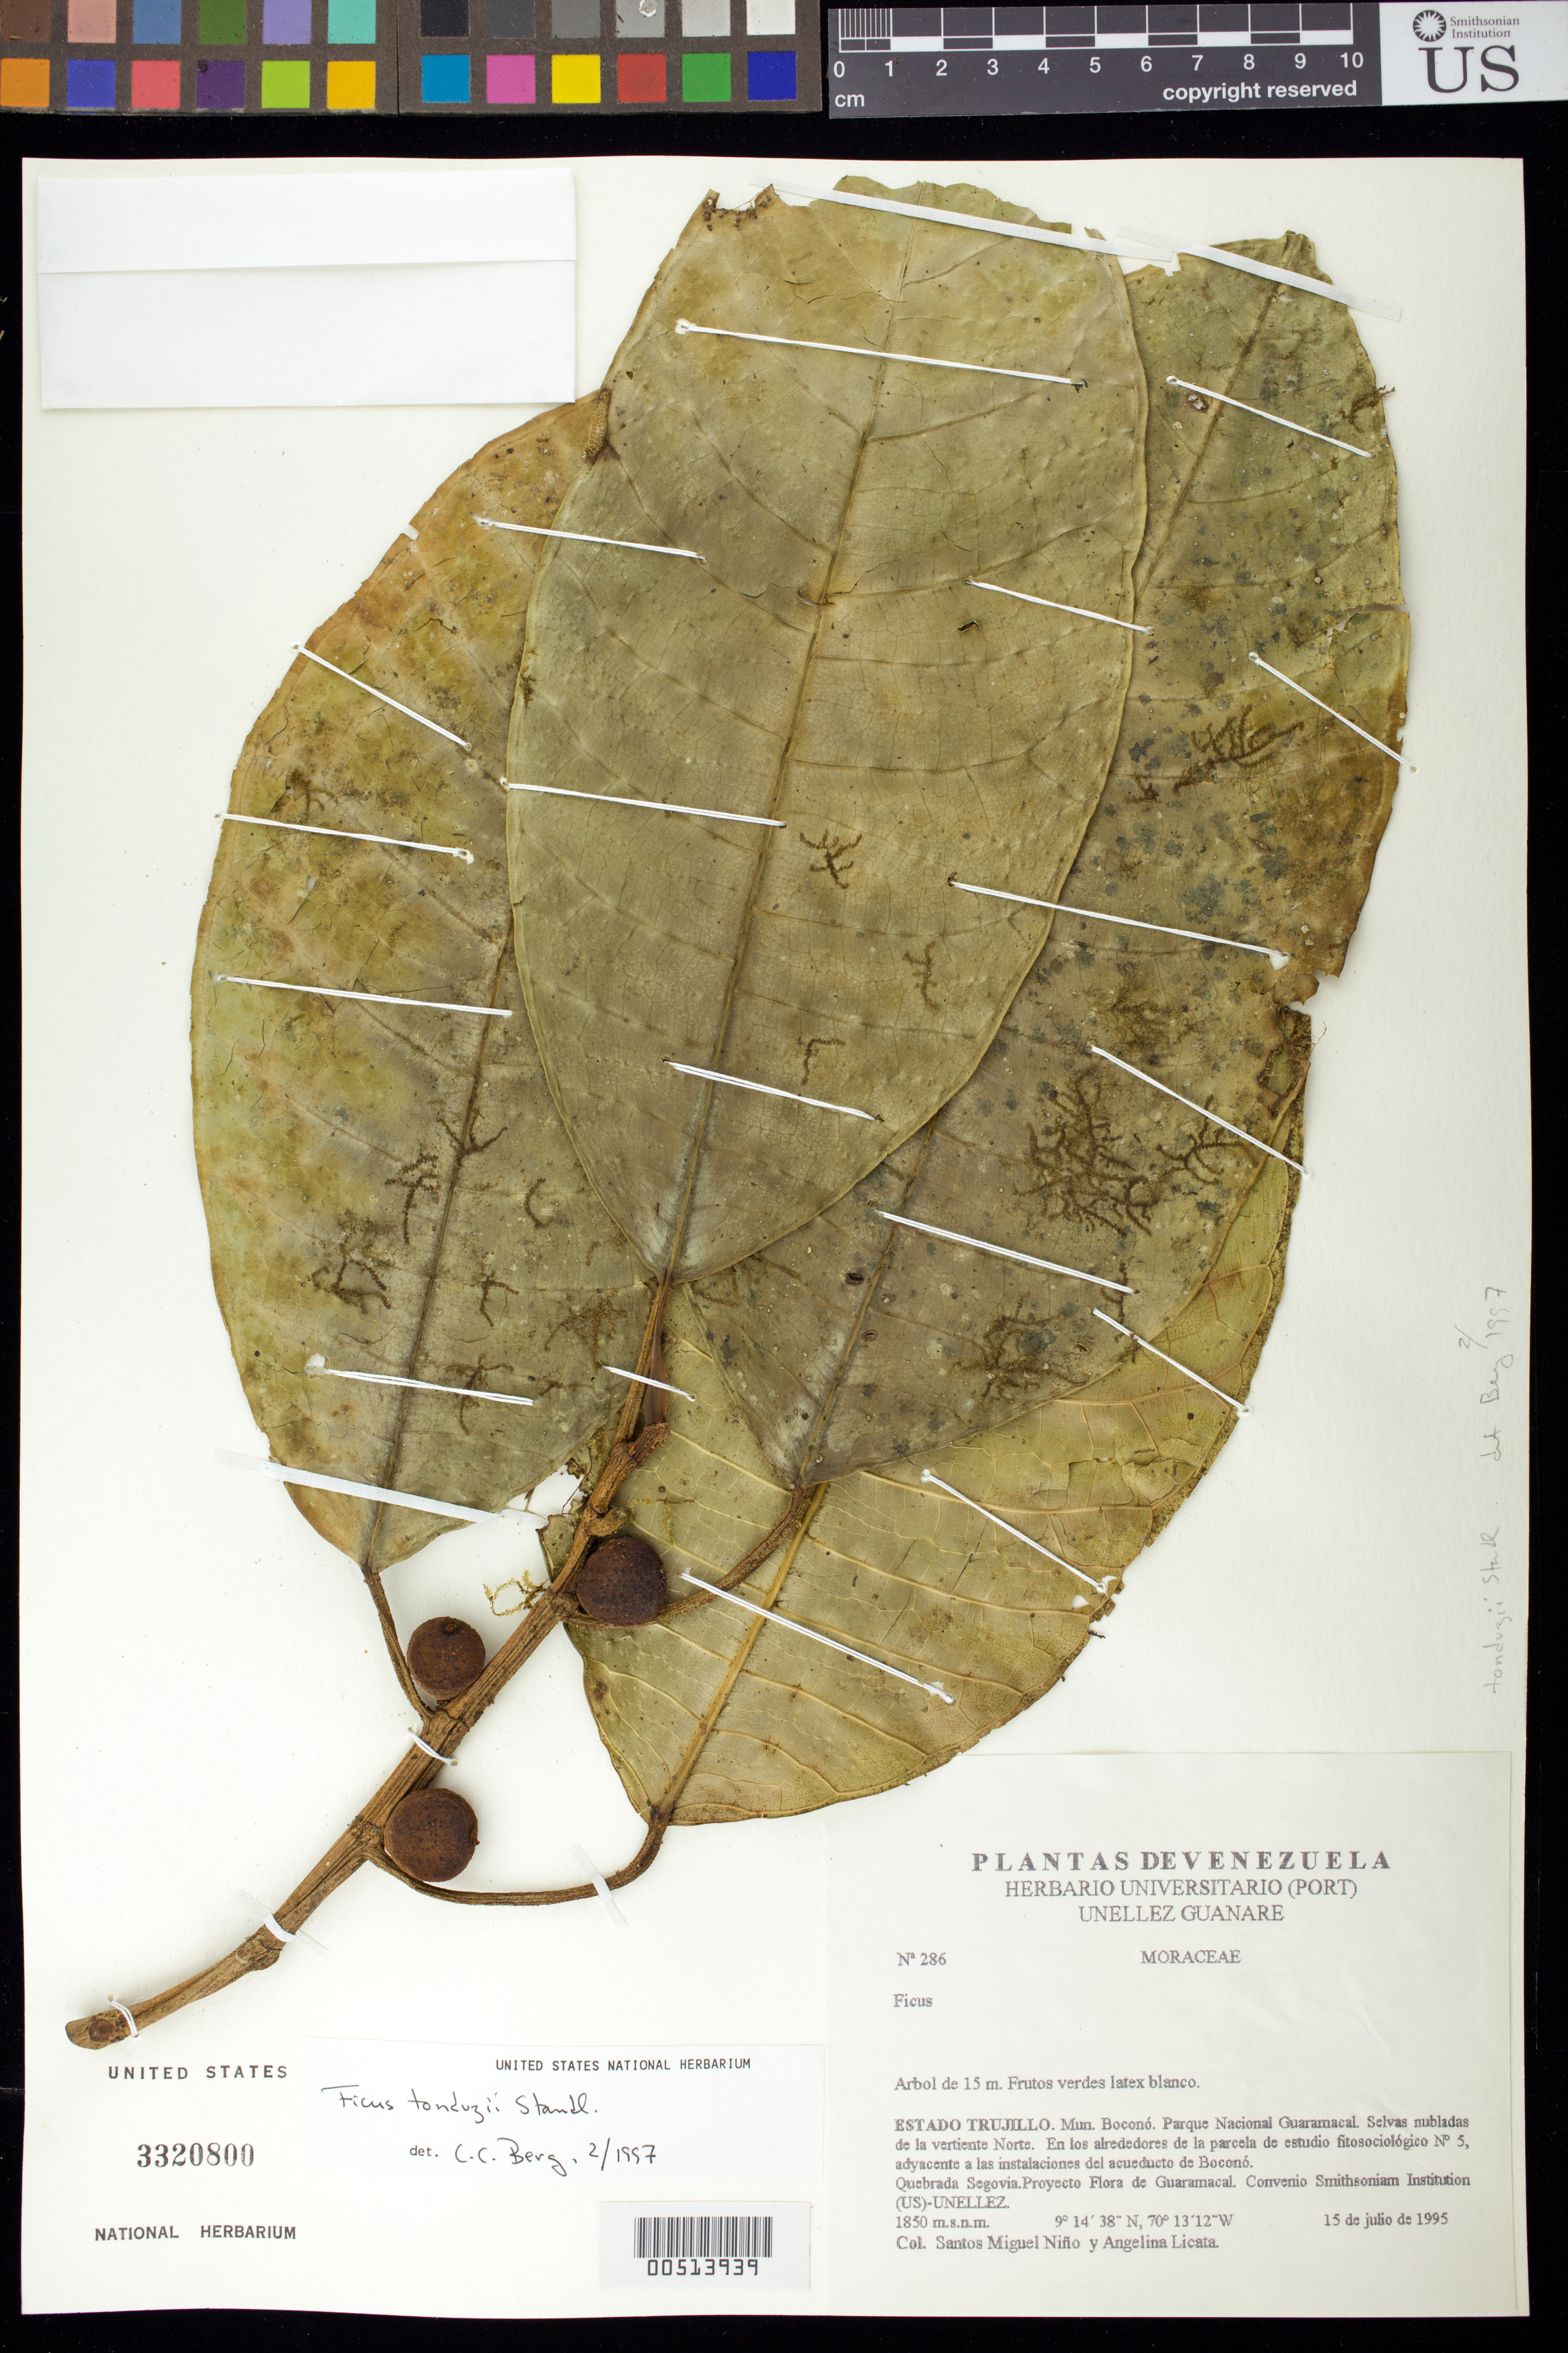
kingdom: Plantae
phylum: Tracheophyta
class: Magnoliopsida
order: Rosales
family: Moraceae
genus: Ficus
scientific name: Ficus tonduzii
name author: Standl.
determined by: Berg, C. C.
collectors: S. M. Niño & A. Licata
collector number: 286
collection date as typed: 15 Jul 1995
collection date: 1995-07-15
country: Venezuela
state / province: Trujillo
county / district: Boconó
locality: Parque Nacional Guaramacal, vertiente N, adyacente a las instalaciones del acueducto de Boconó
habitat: Selva nubladas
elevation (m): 1850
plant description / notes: PORT, US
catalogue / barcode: US 3320800